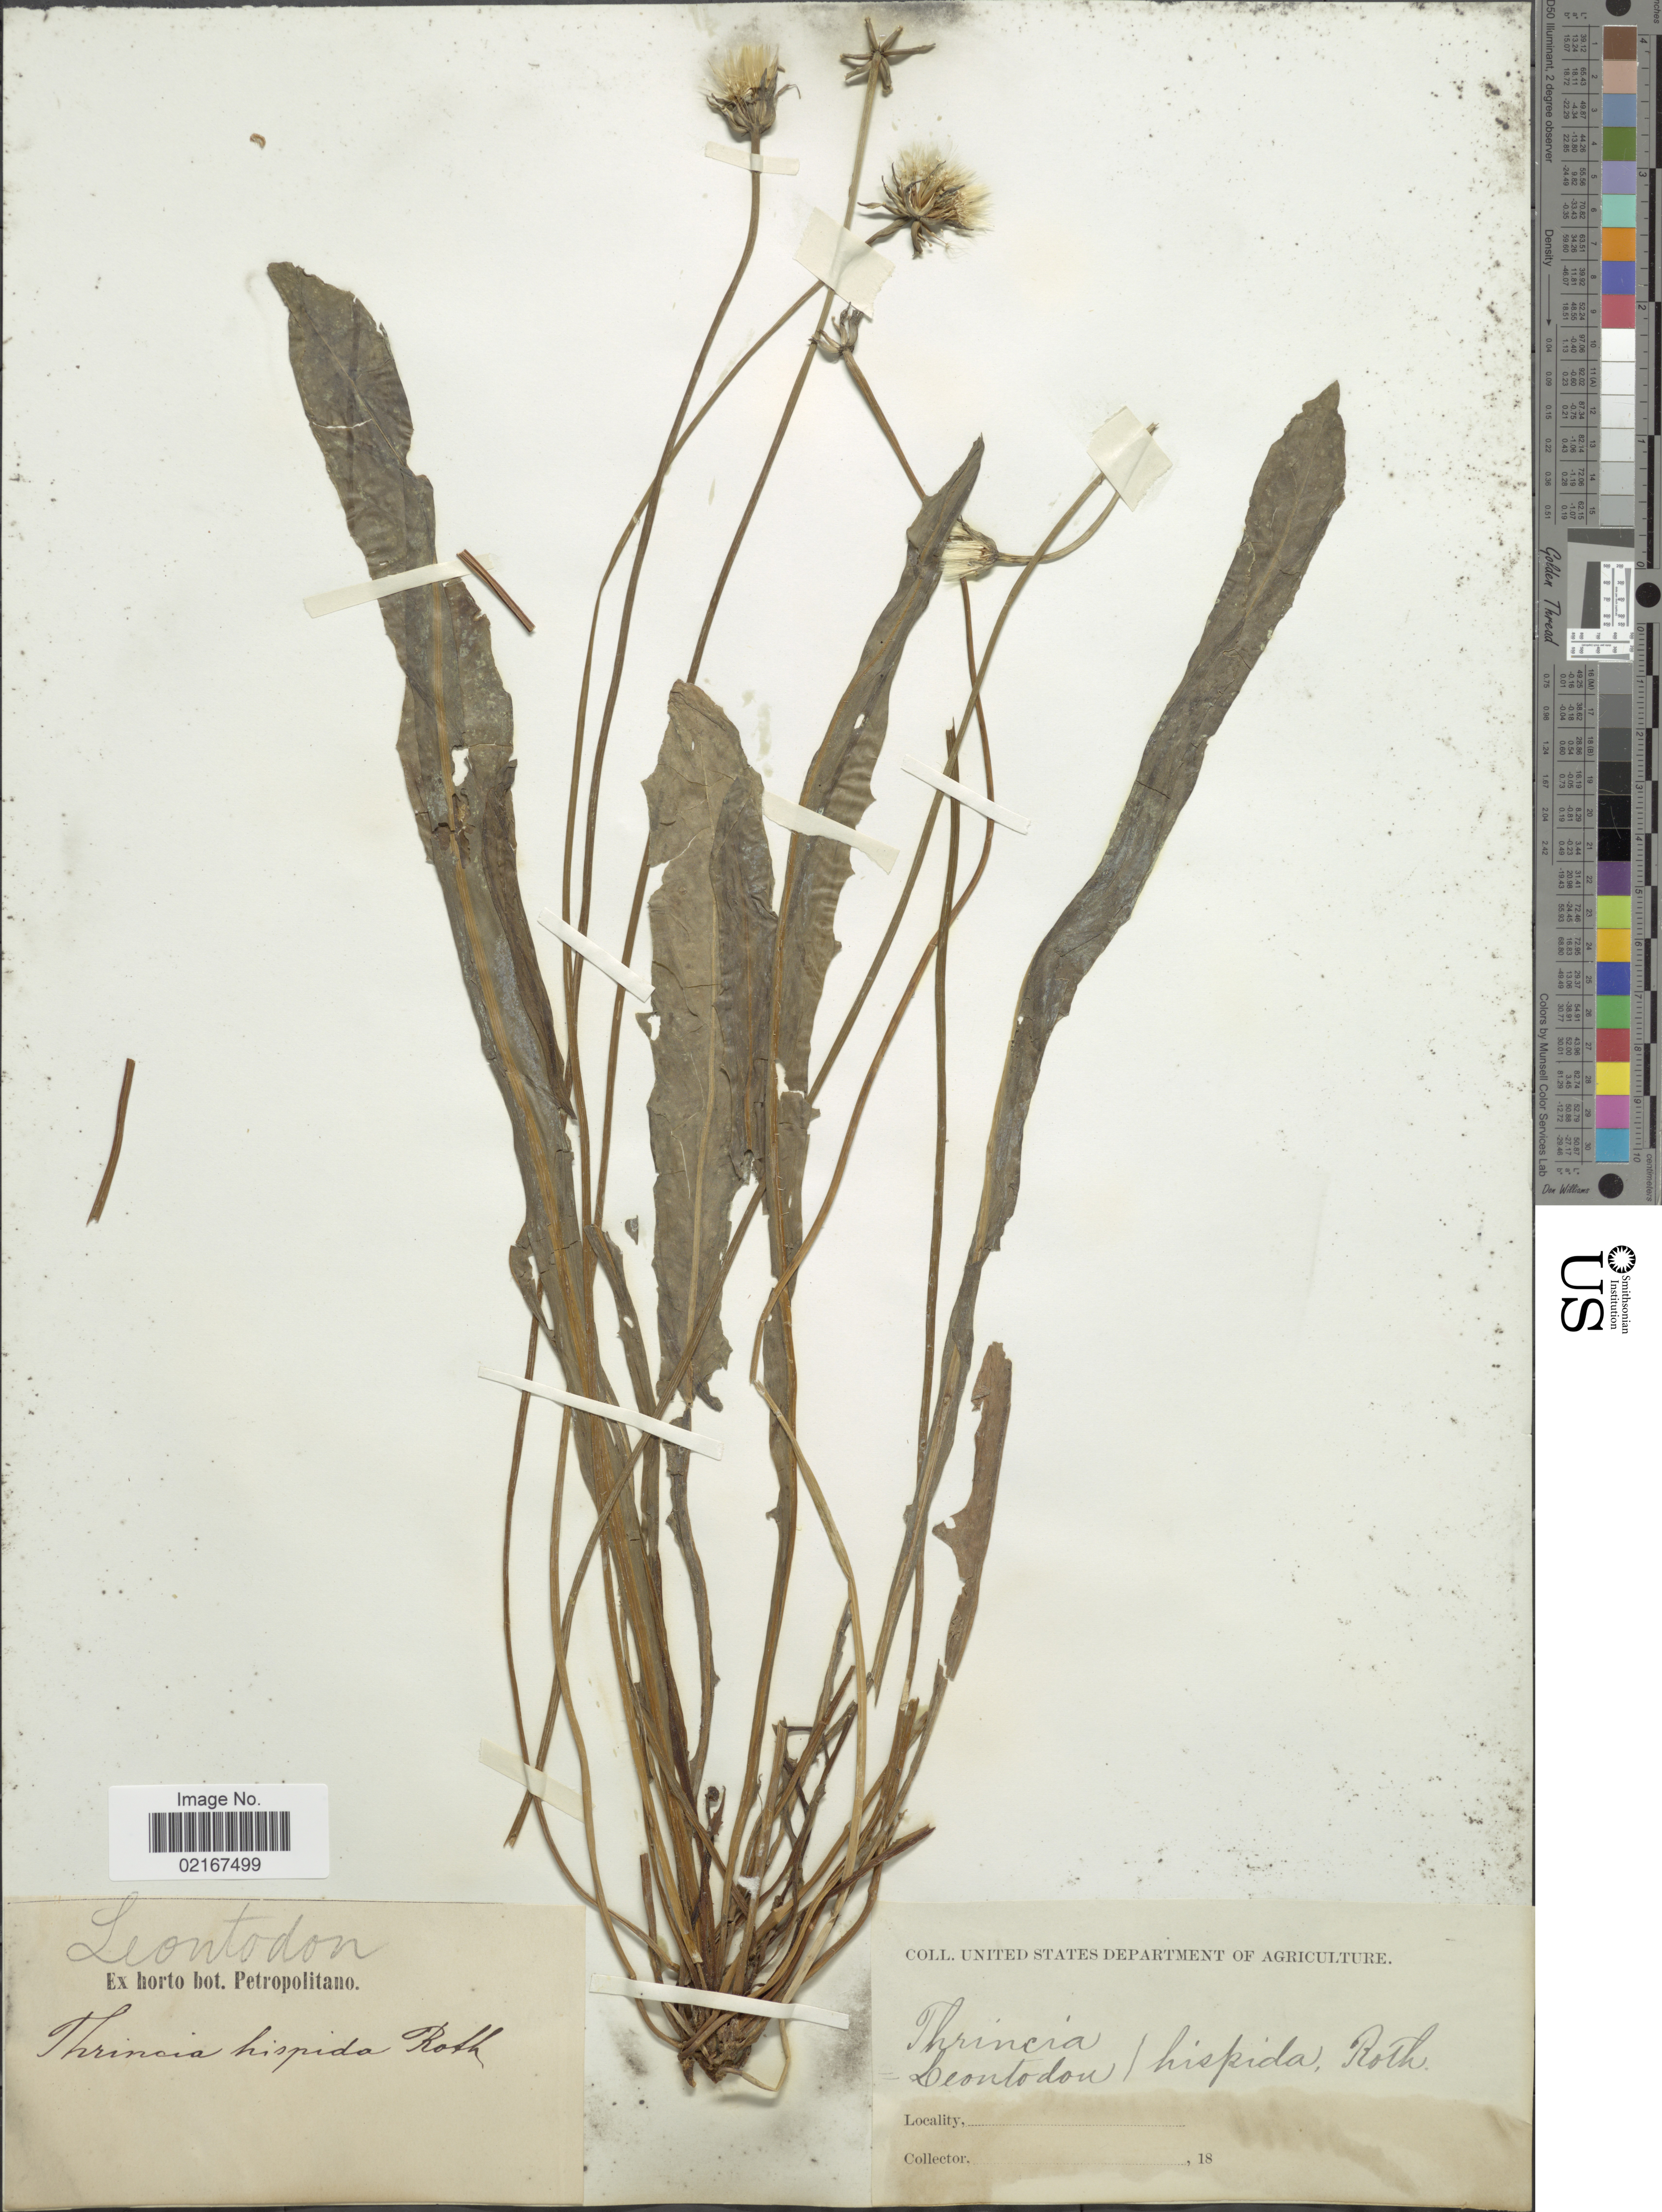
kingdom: Plantae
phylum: Tracheophyta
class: Magnoliopsida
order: Asterales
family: Asteraceae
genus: Leontodon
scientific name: Leontodon hispidus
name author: L.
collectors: ex Horto Bot. Petropolitano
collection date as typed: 18